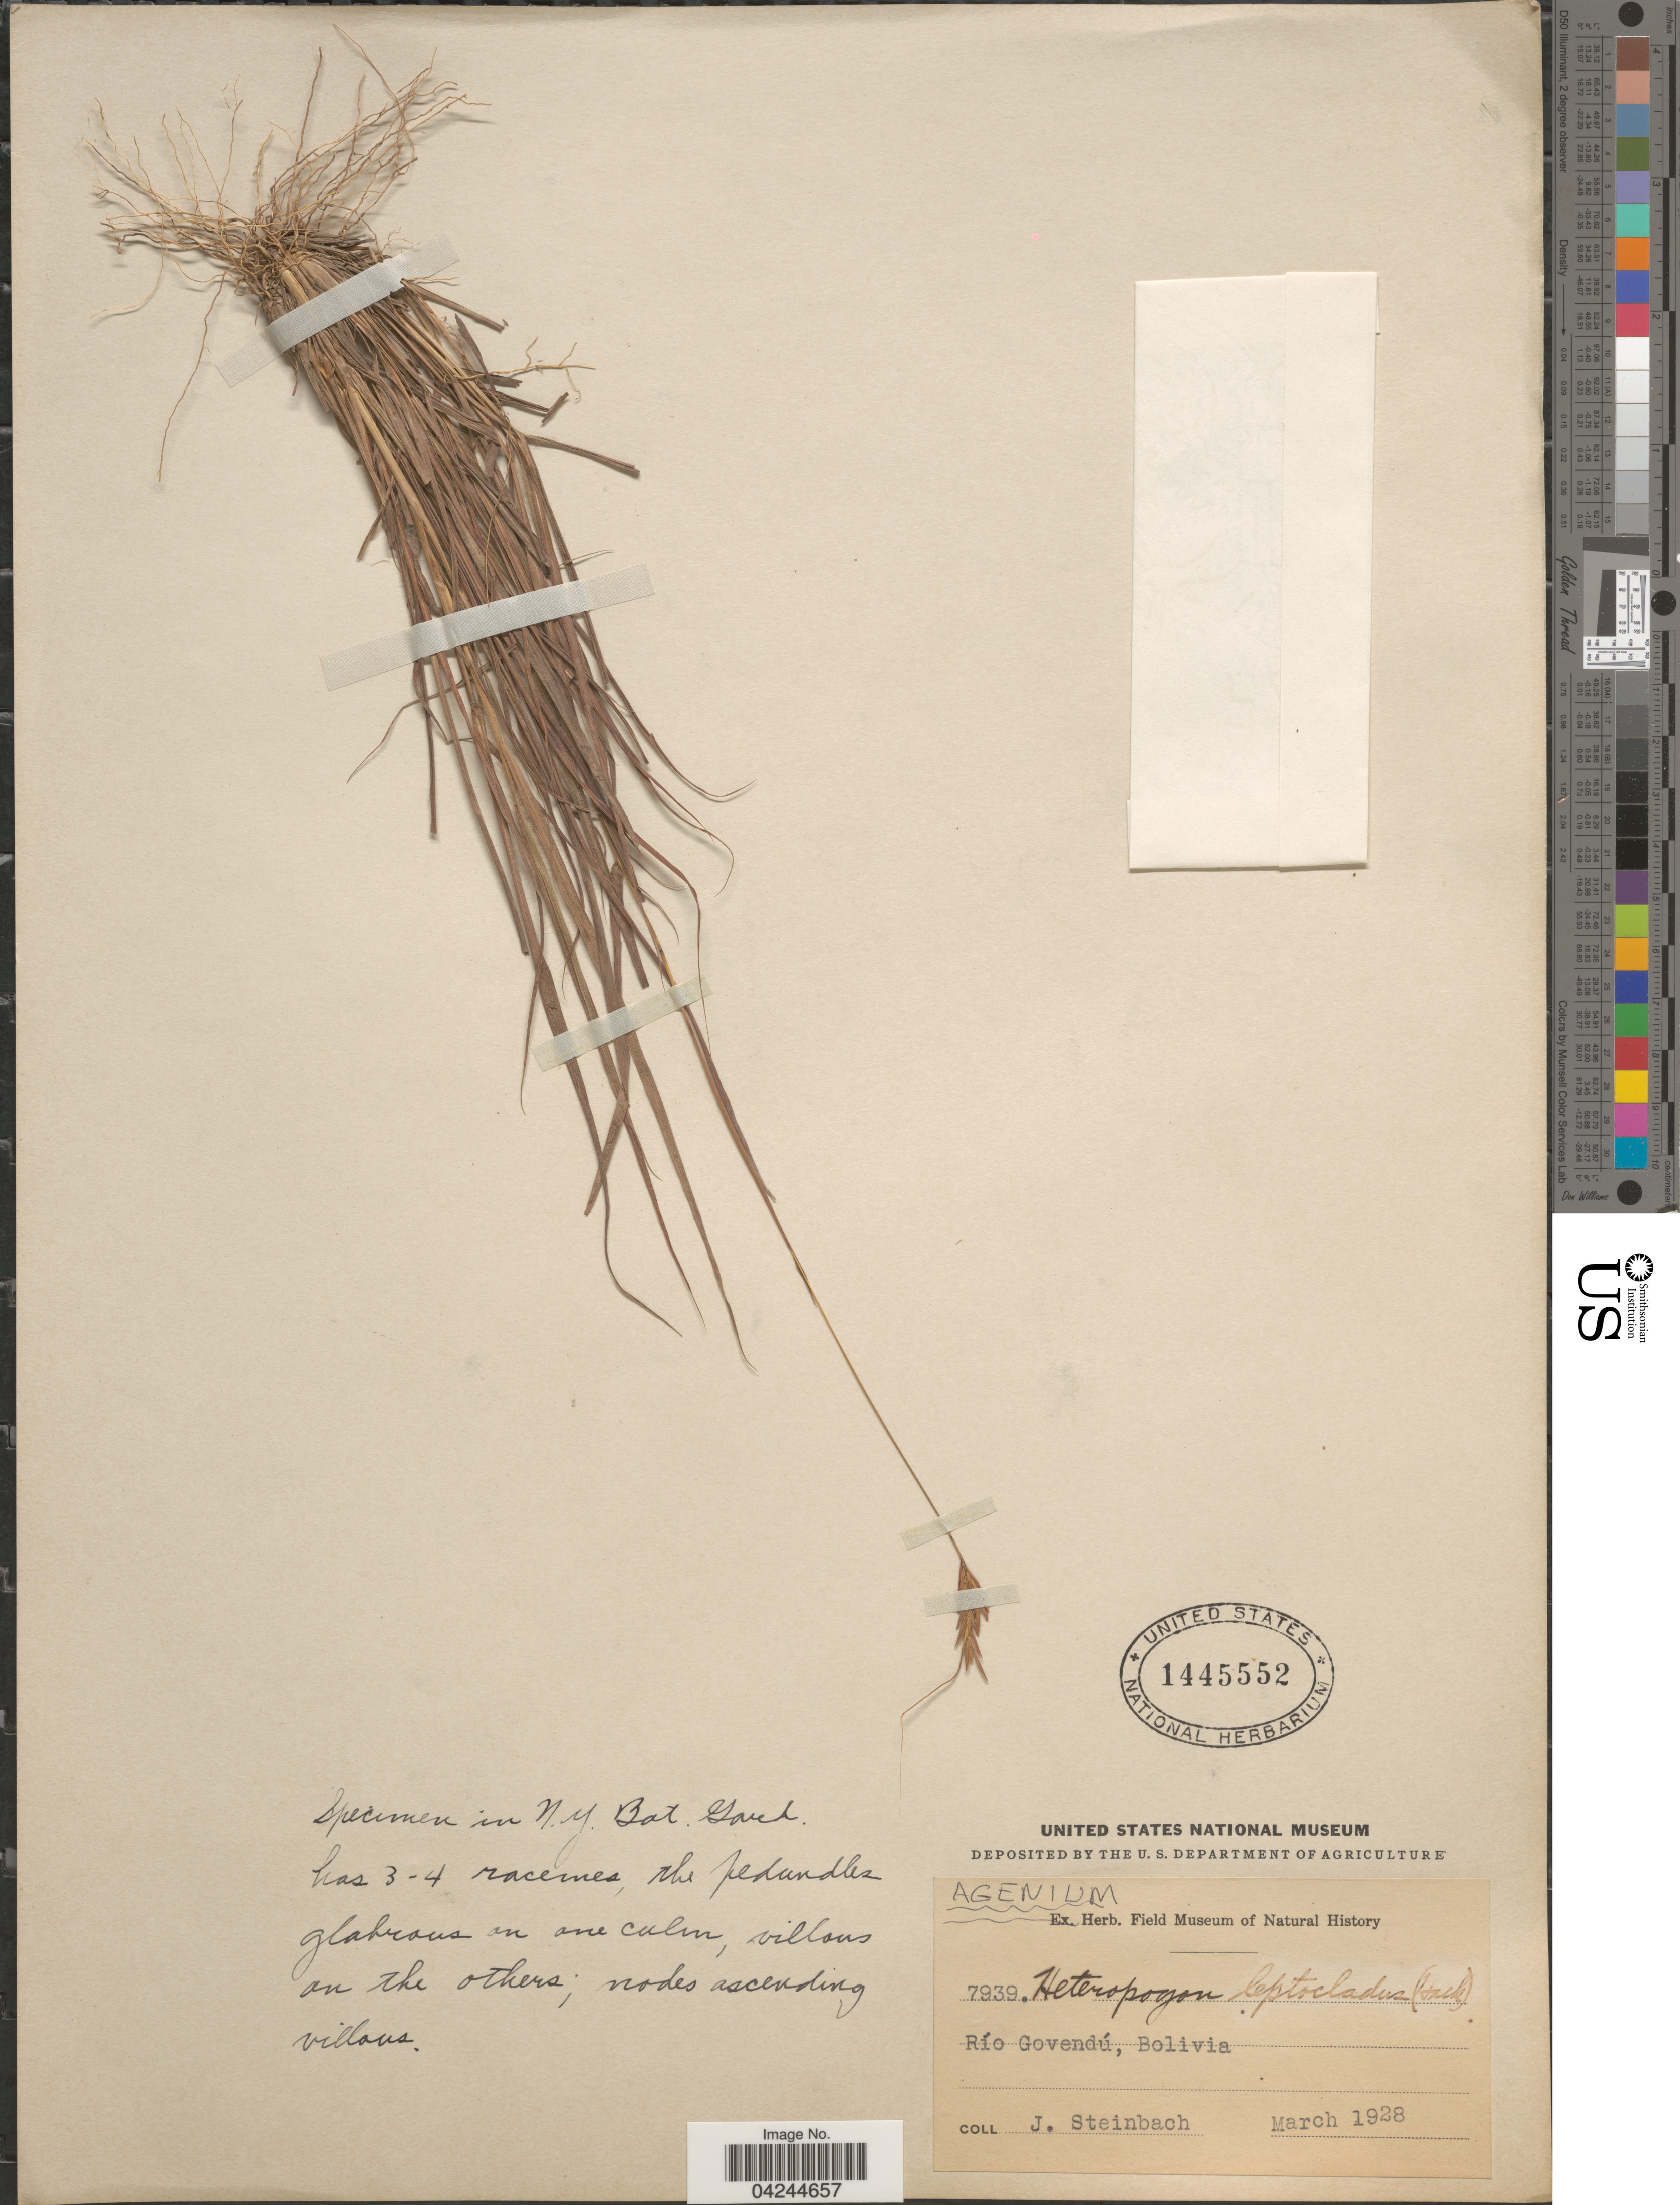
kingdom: Plantae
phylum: Tracheophyta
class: Liliopsida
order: Poales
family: Poaceae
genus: Agenium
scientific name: Agenium leptocladum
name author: (Hack.) Clayton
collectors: J. Steinbach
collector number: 7939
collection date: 1928-03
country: Bolivia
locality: Río Govendú.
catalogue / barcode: US 1445552